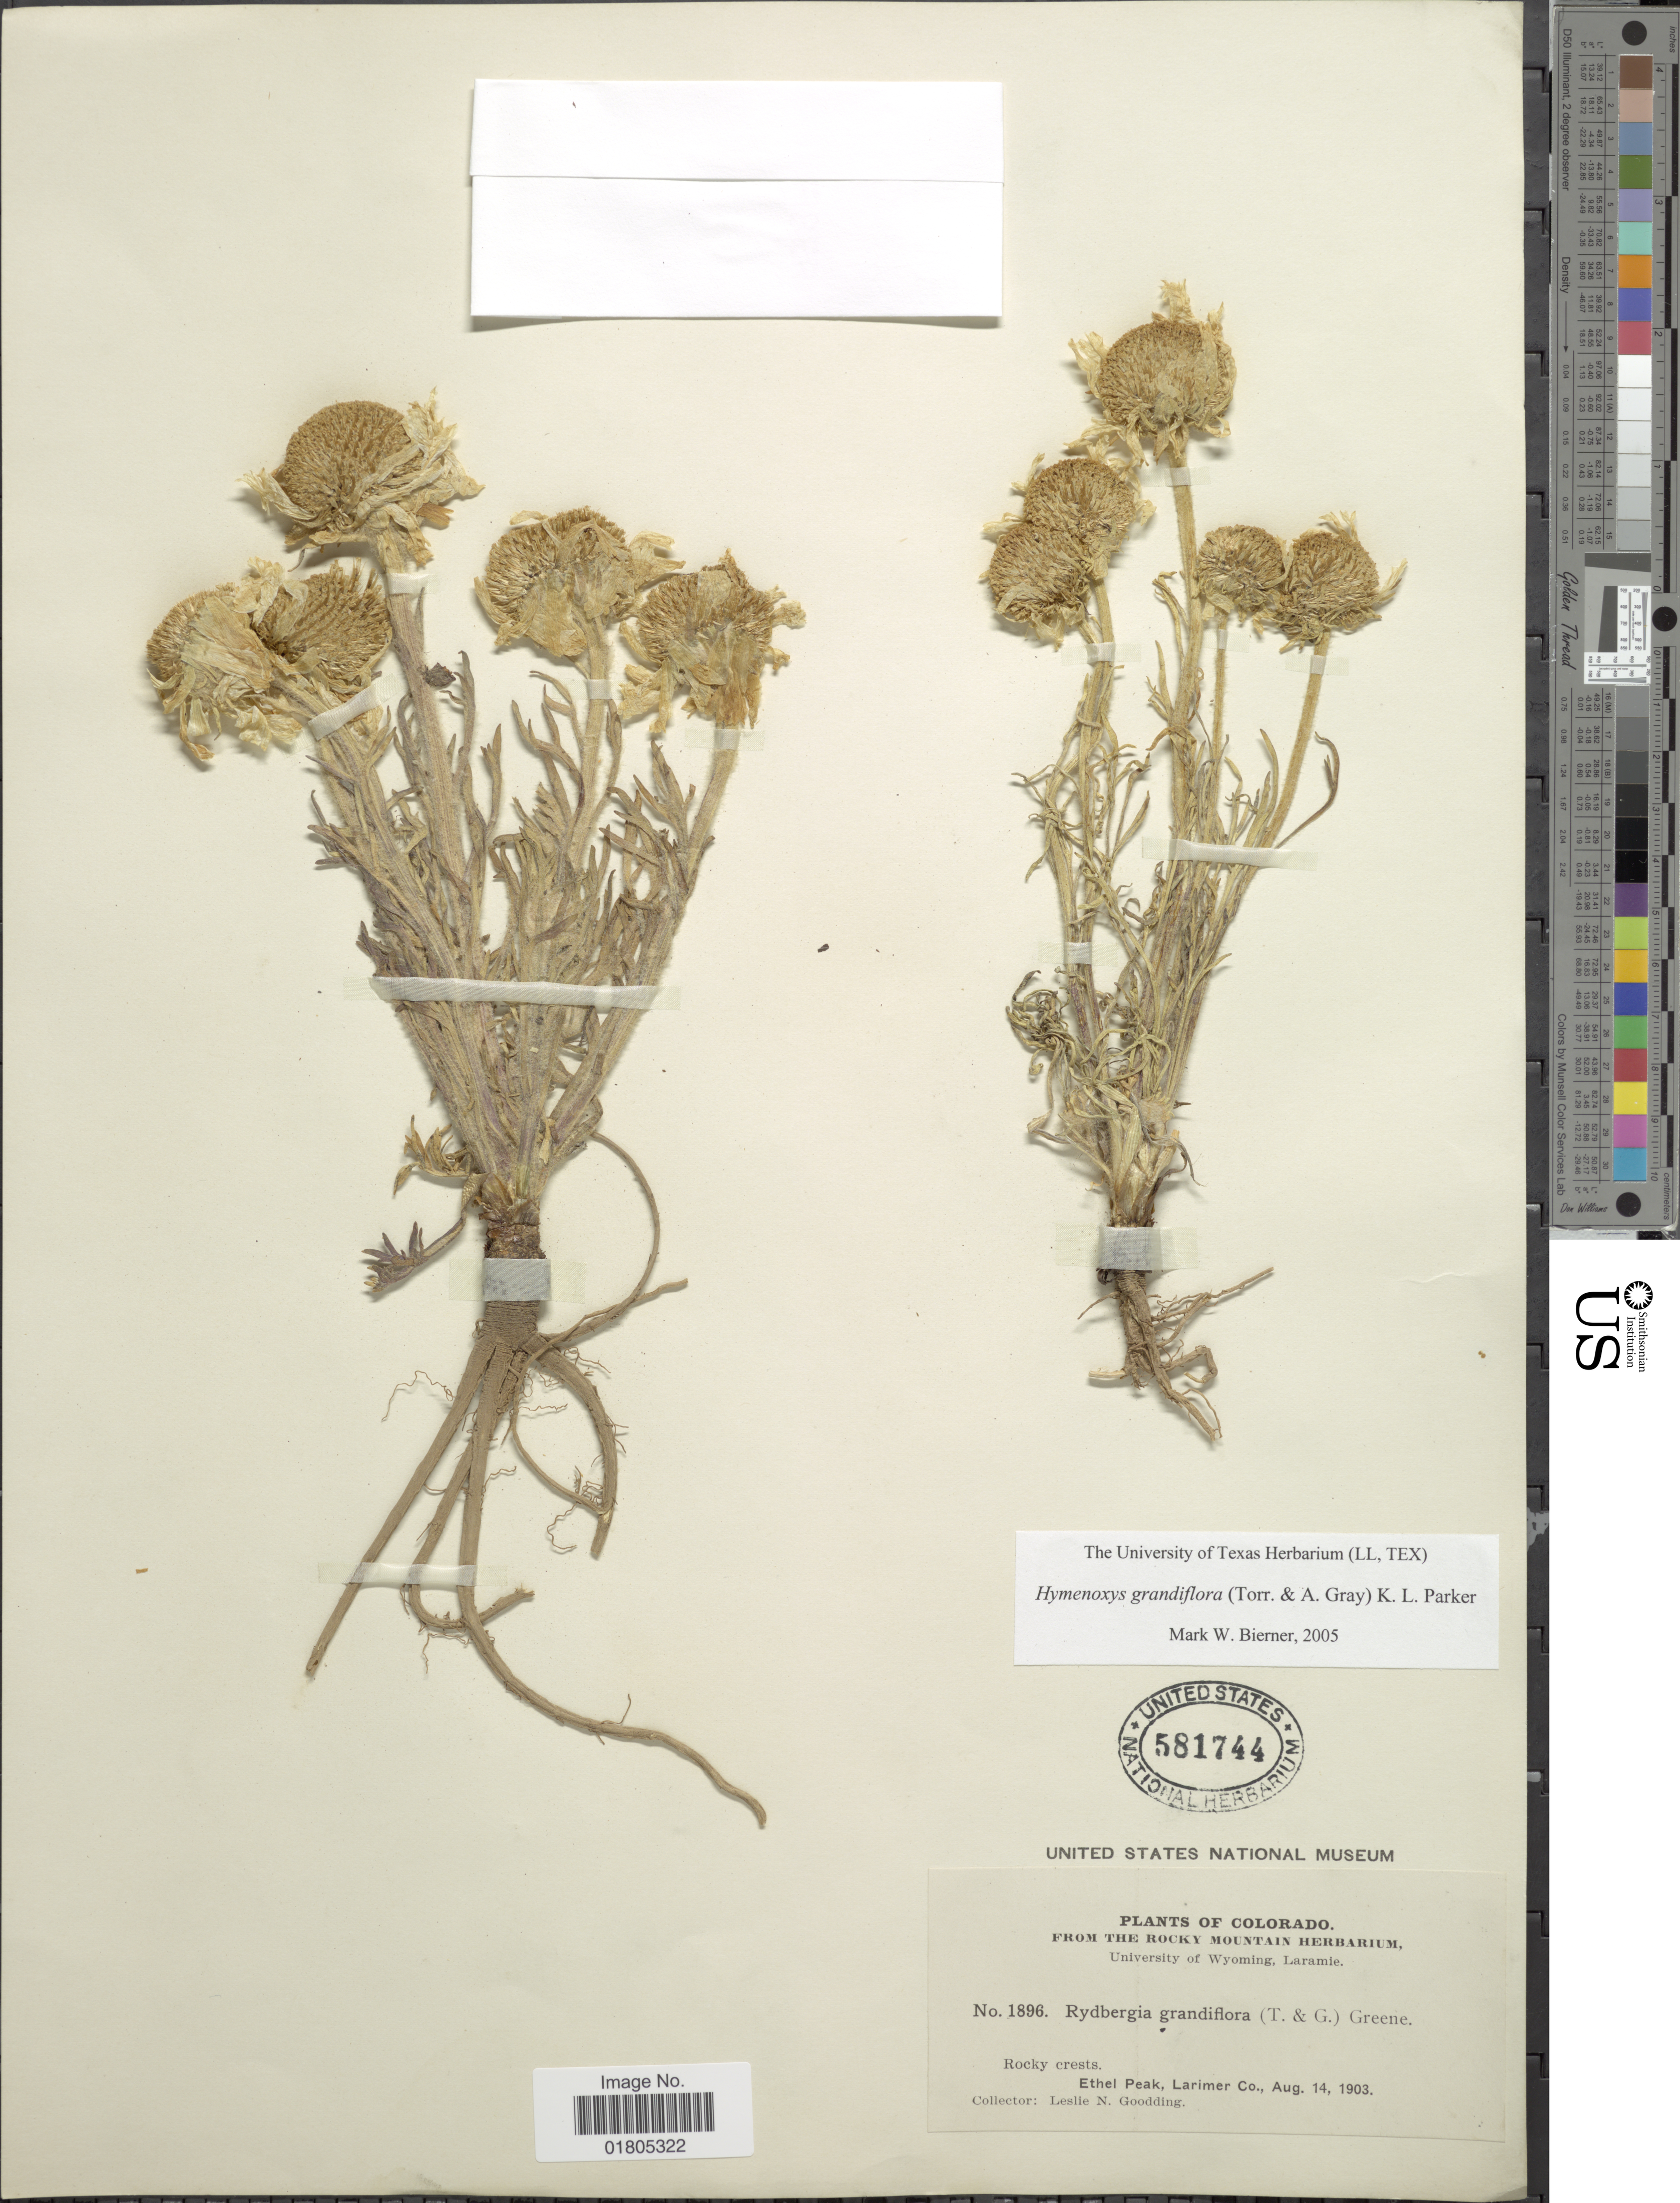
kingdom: Plantae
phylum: Tracheophyta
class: Magnoliopsida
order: Asterales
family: Asteraceae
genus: Actinea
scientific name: Actinea grandiflora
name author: (Torr. & A. Gray) Kuntze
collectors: L. N. Goodding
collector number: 1896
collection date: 1903-08-14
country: United States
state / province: Colorado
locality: Ethel Peak, Larimer Co.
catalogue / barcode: US 581744